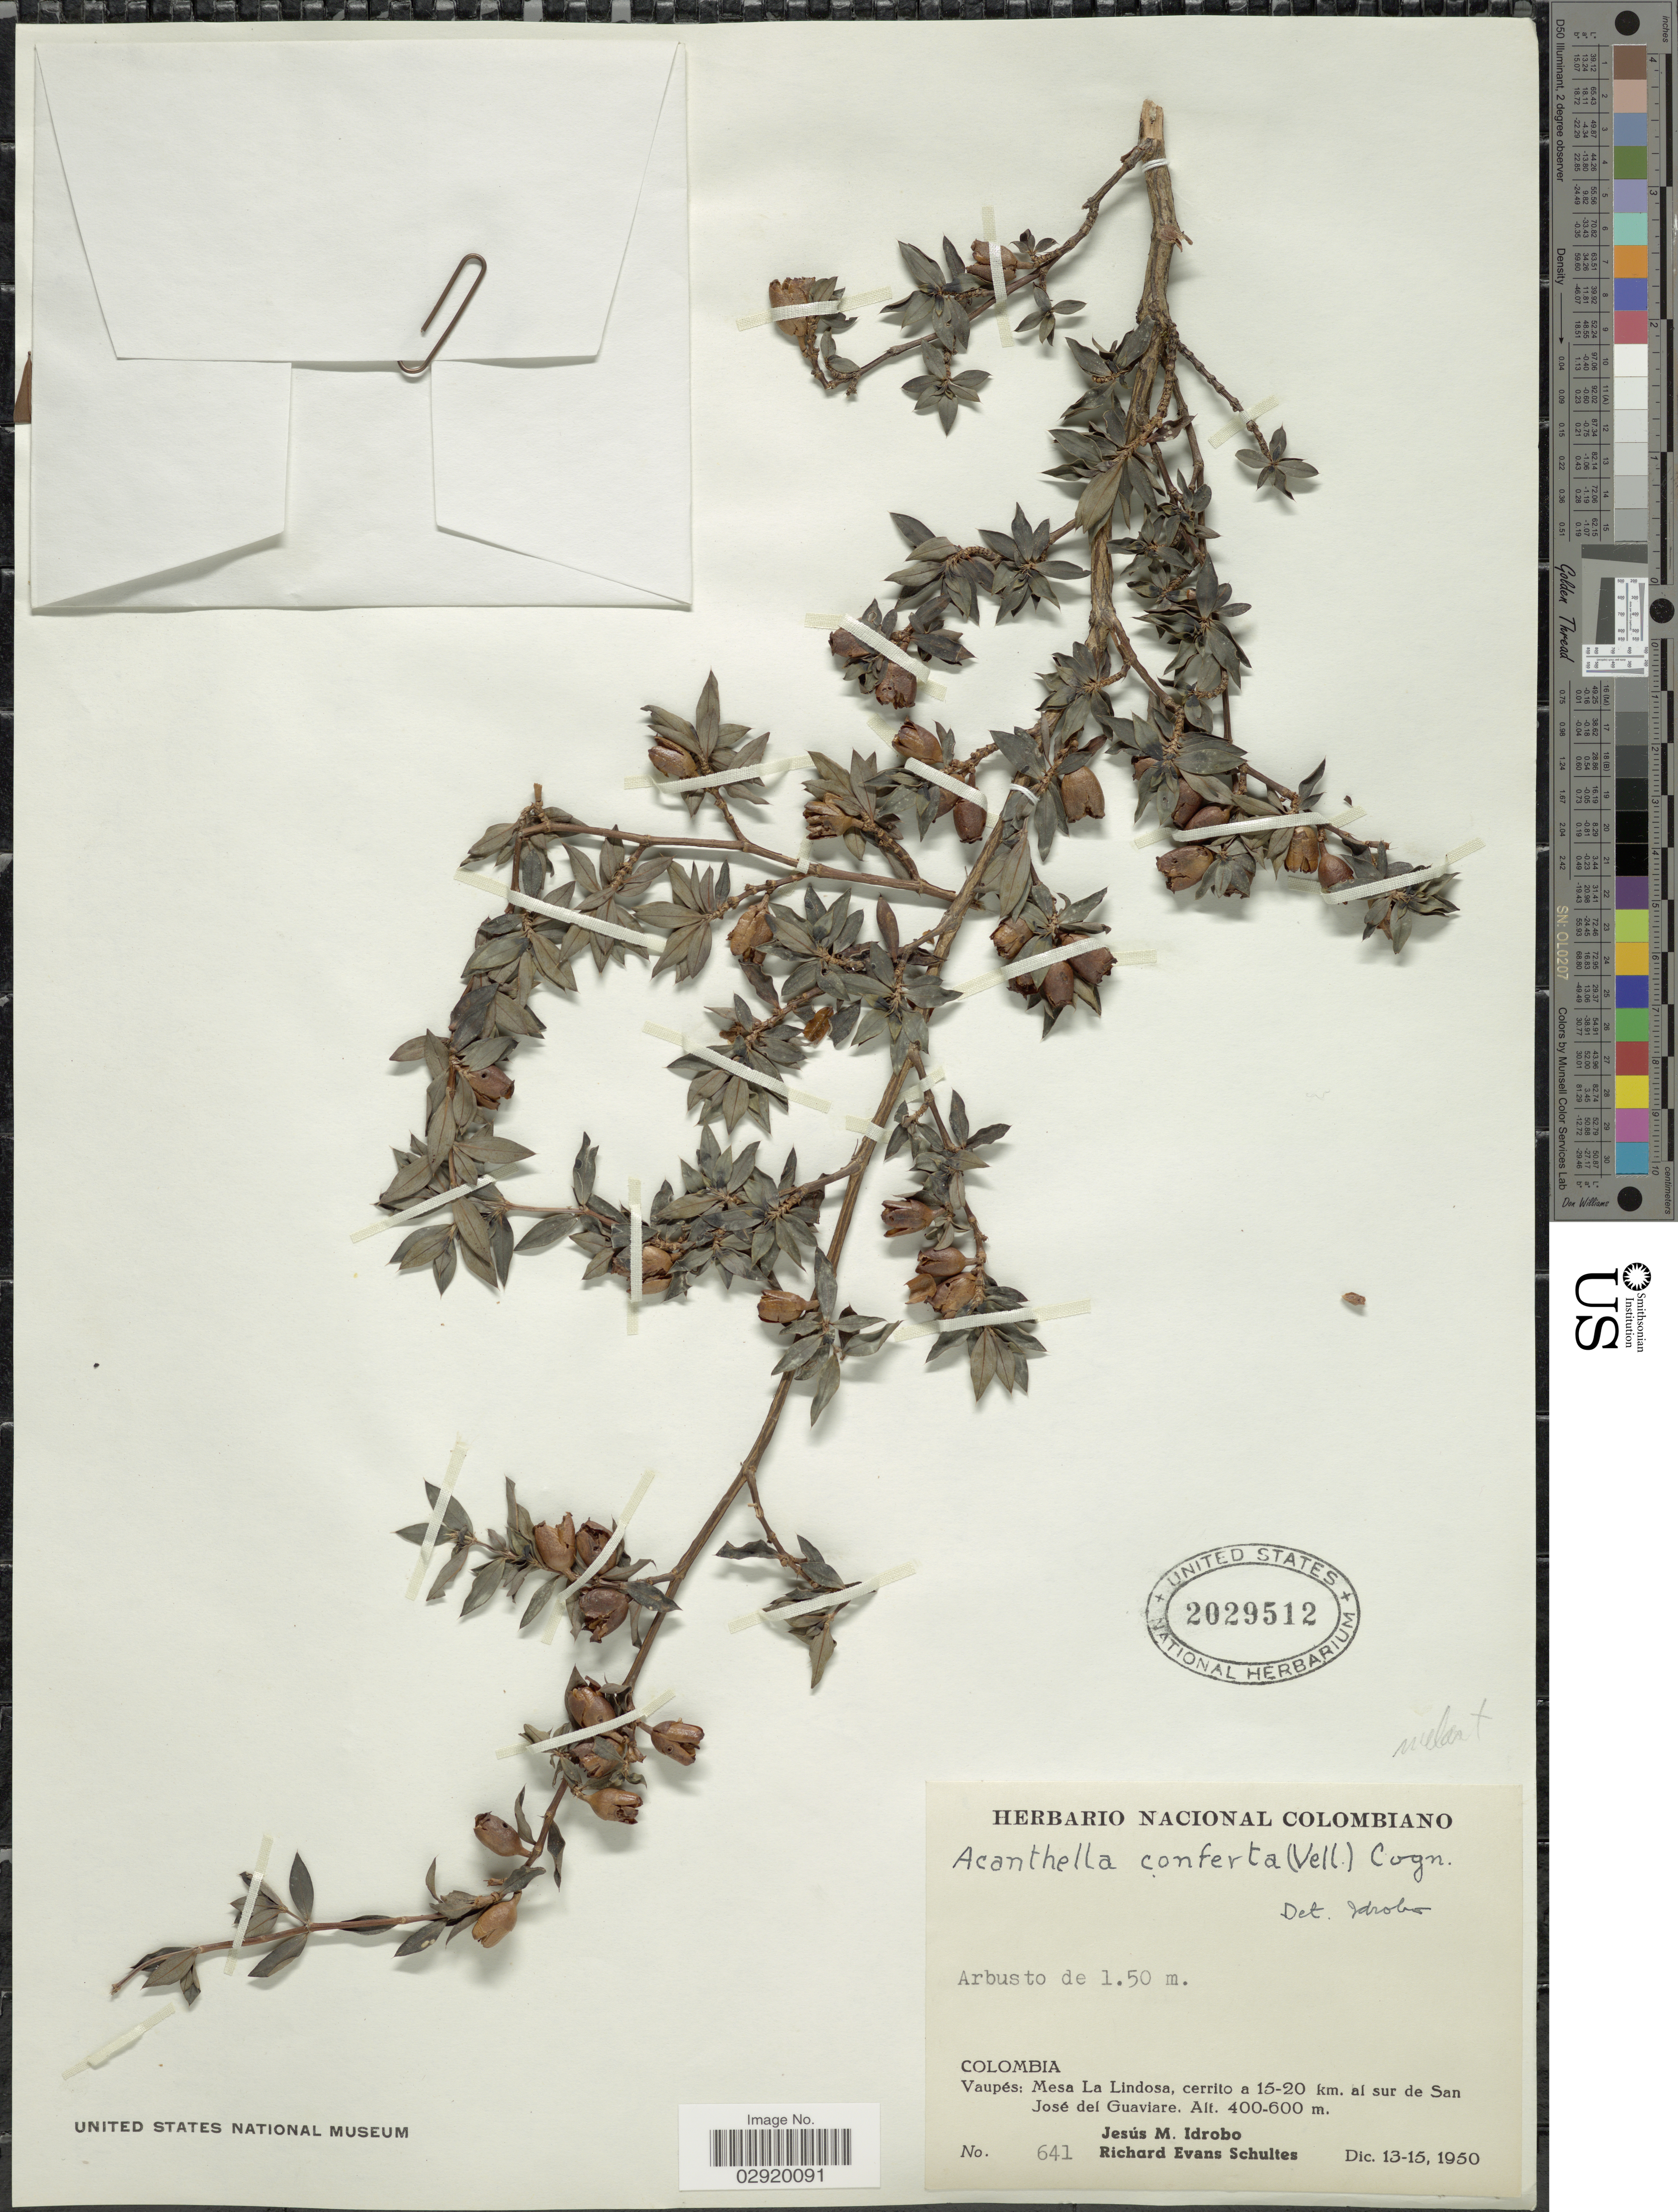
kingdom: Plantae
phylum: Tracheophyta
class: Magnoliopsida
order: Myrtales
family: Melastomataceae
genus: Acanthella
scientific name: Acanthella sprucei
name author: Benth. & Hook. f.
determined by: Nunes da Silva, Diego, (RB), Jardim Botanico do Rio de Janeiro - Herbario (BRAZIL)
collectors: J. M. Idrobo & R. E. Schultes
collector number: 641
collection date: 1950-12-13/1950-12-15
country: Colombia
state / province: Vaupés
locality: Mesa La Lindosa, cerrito a 15-20 km. al sur de San José del Guaviare.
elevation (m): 400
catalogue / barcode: US 2029512